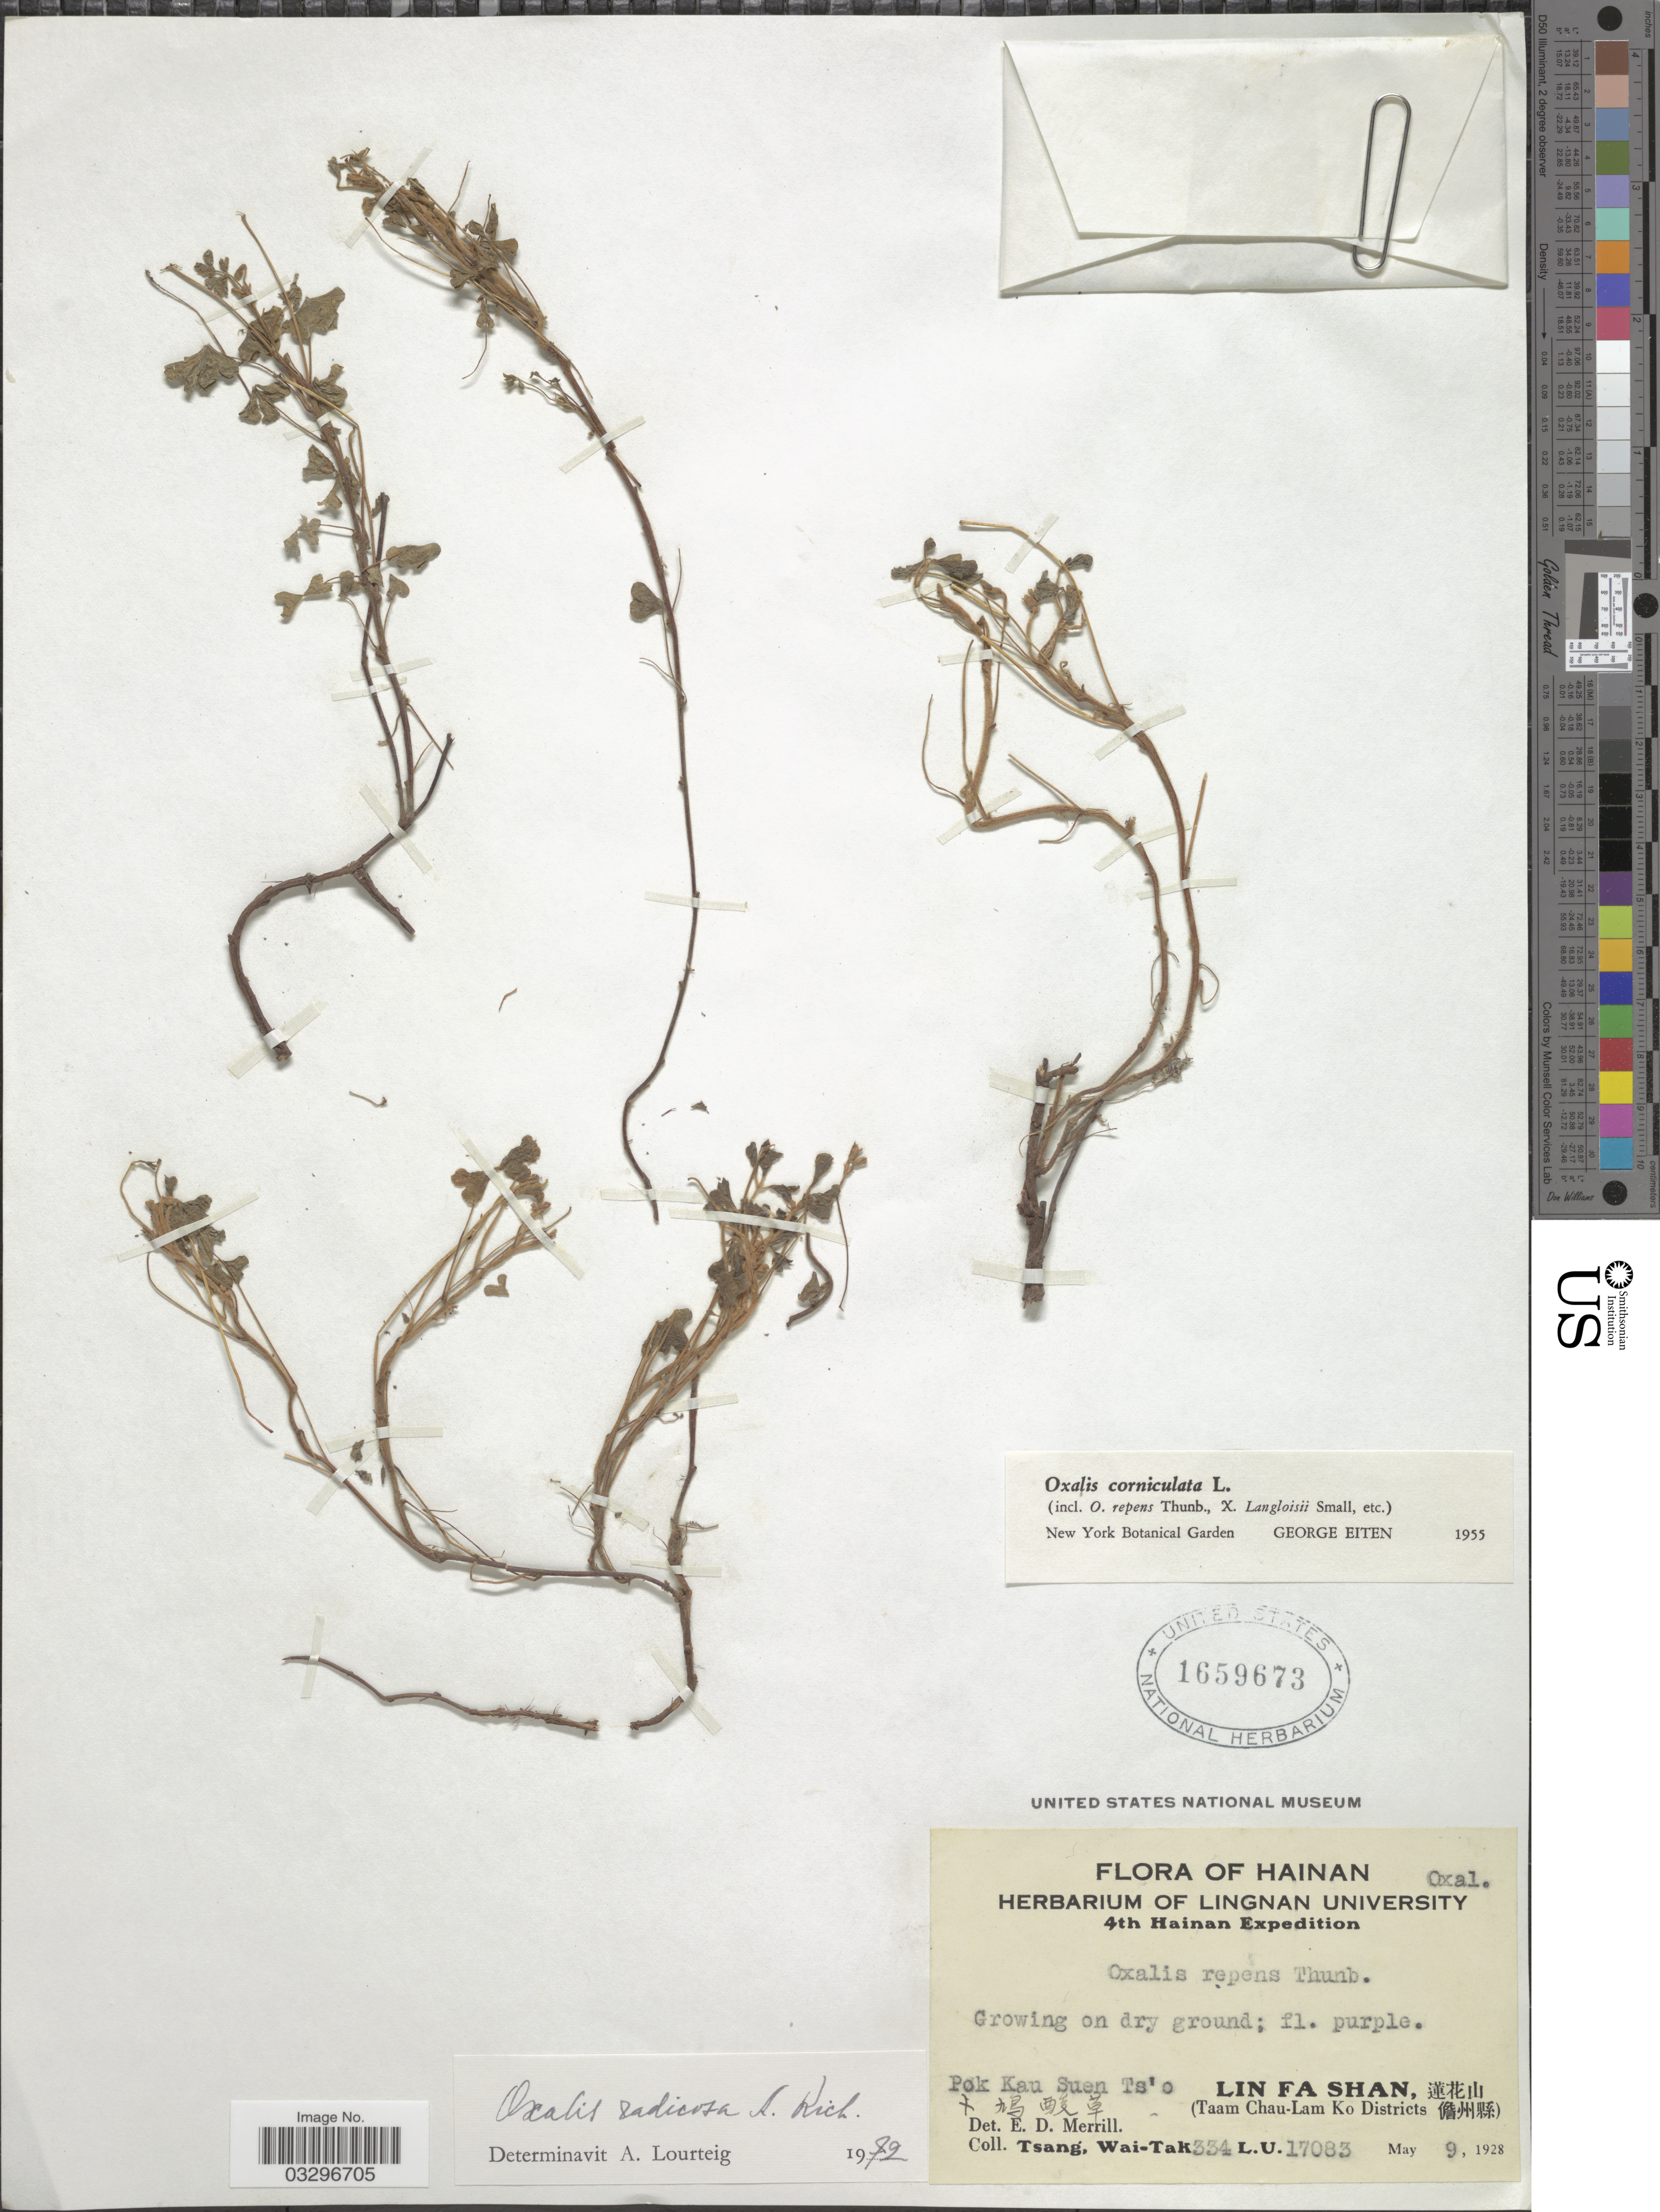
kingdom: Plantae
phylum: Tracheophyta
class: Magnoliopsida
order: Oxalidales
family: Oxalidaceae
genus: Oxalis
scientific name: Oxalis radicosa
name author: A. Rich.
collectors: W. T. Tsang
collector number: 334/LU17083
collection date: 1928-05-09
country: China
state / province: Hainan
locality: kKau Suen Ts'o, Lin Fa Shan, (Taam Chau-Lam Ko Districts.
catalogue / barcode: US 1659673